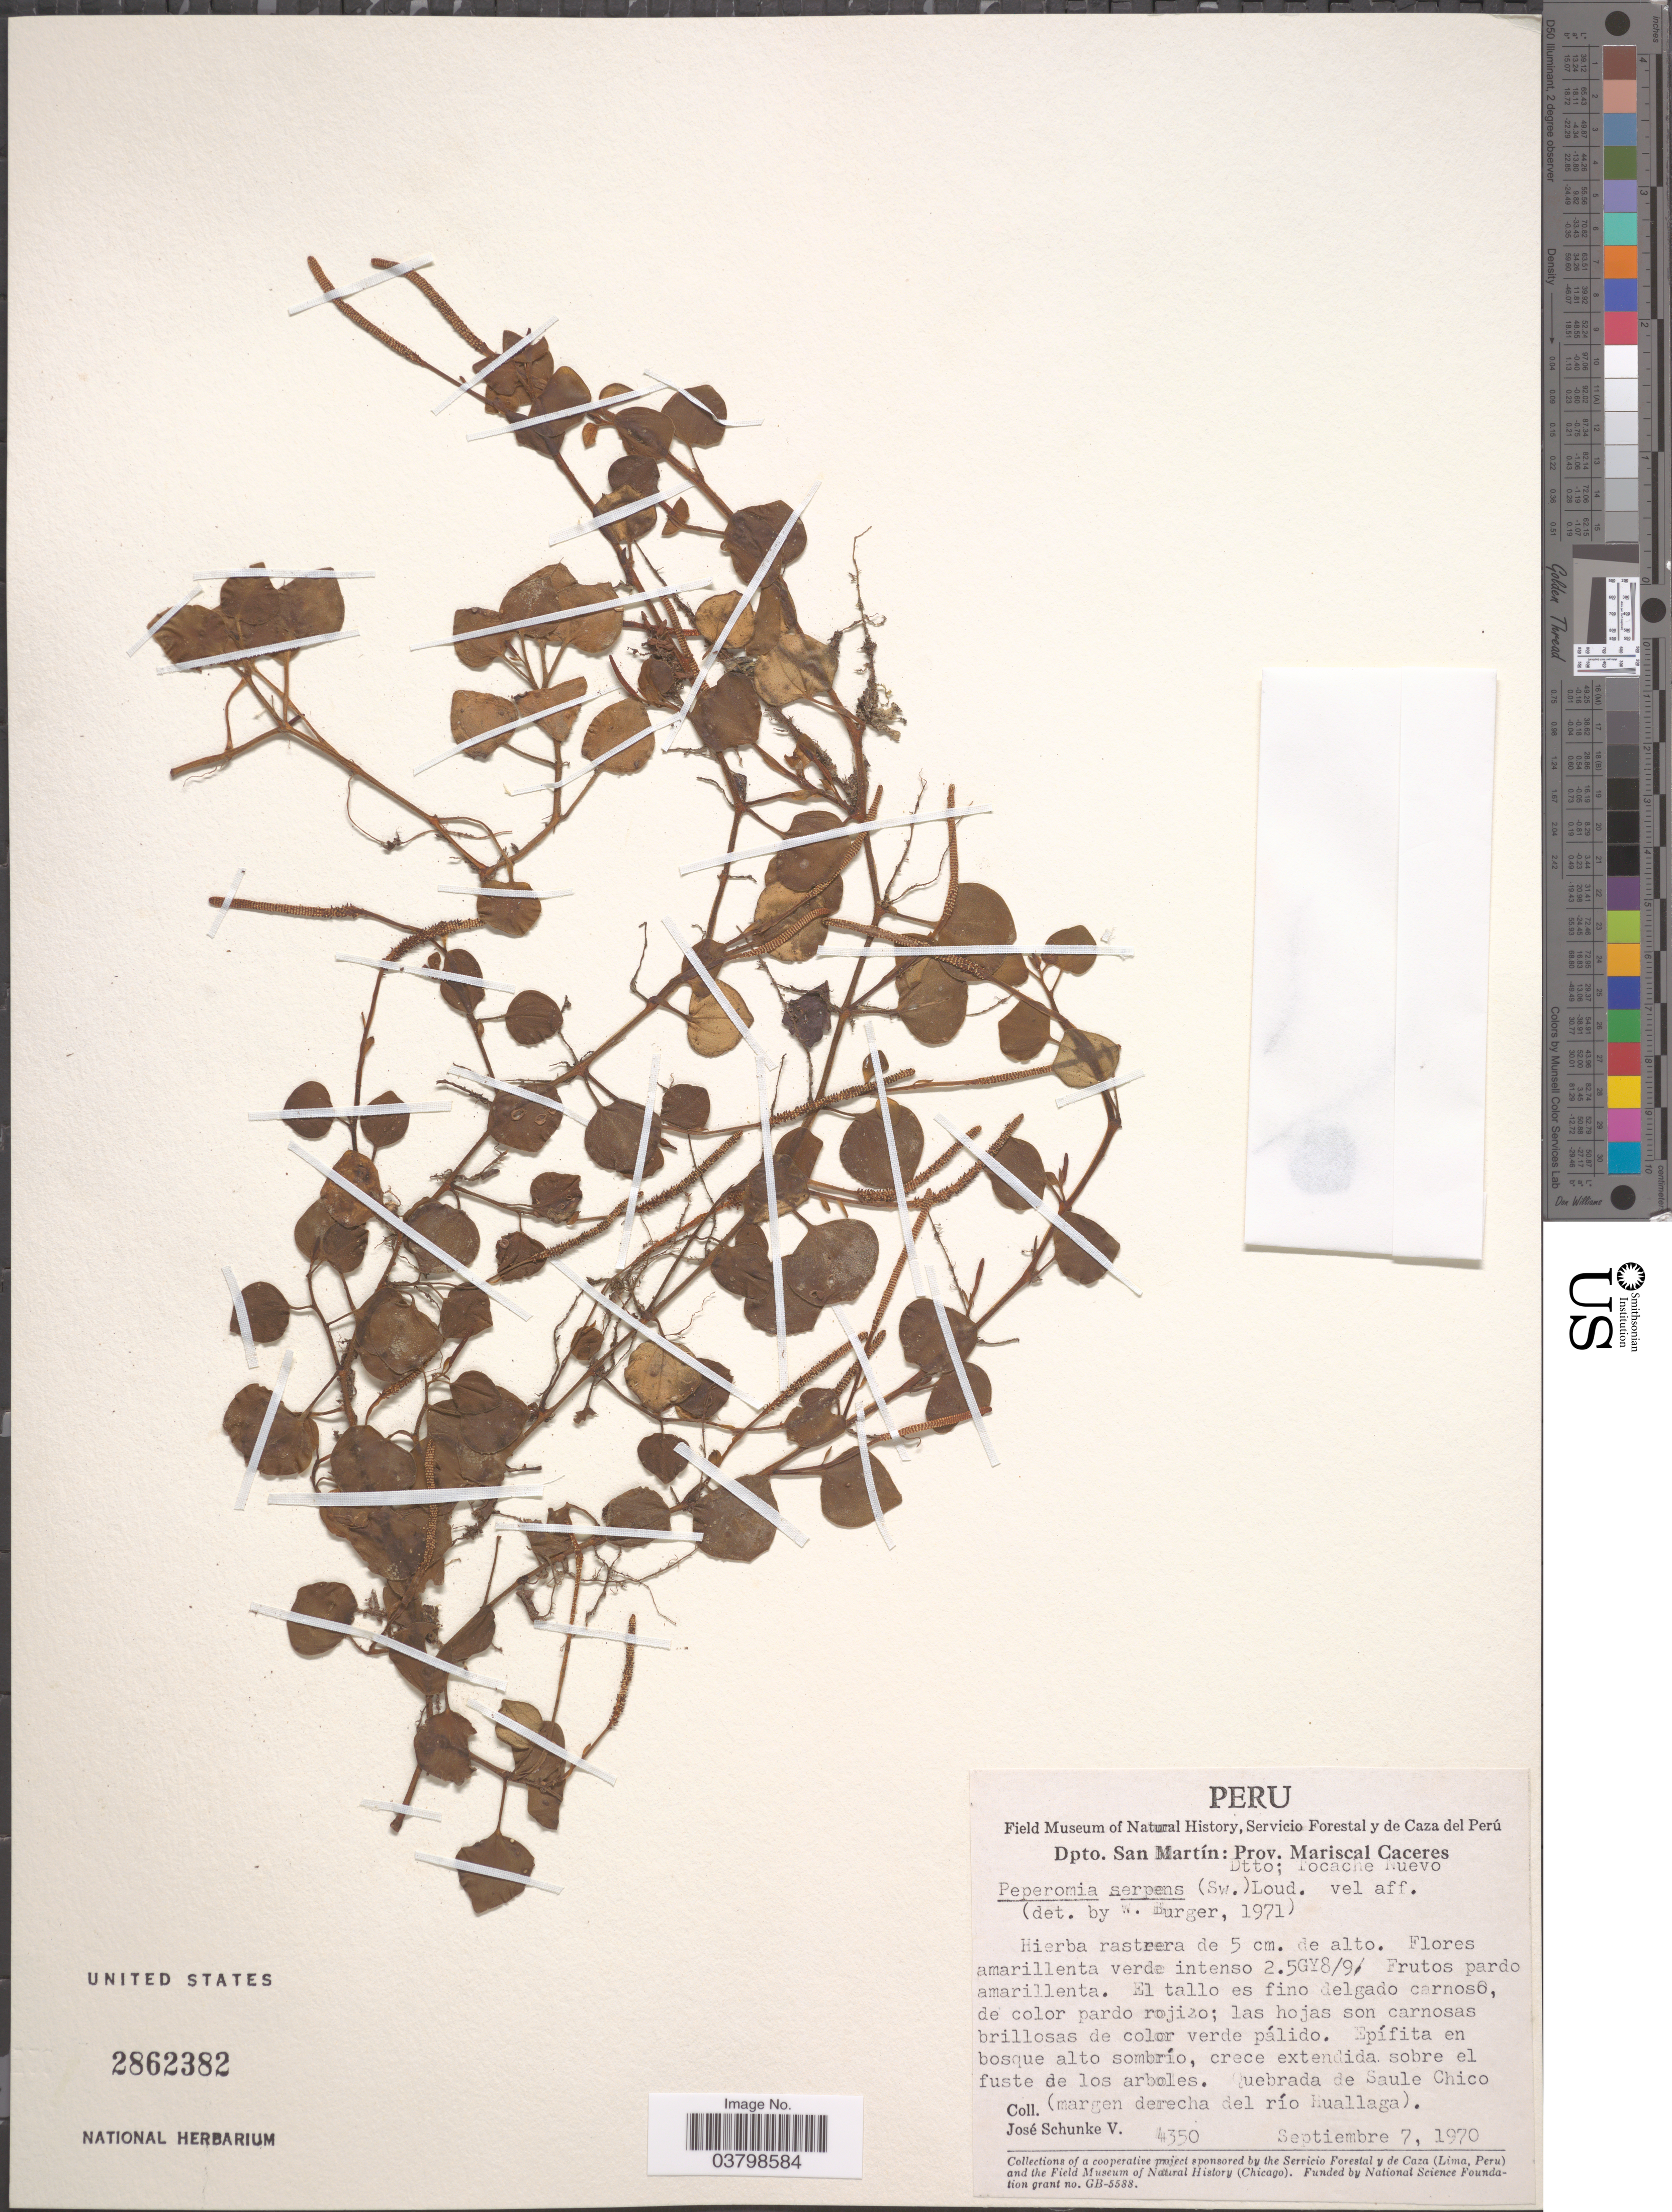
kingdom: Plantae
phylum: Tracheophyta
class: Magnoliopsida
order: Piperales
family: Piperaceae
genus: Peperomia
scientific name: Peperomia serpens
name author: (Sw.) Loudon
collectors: J. Schunke Vigo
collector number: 4350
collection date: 1970-09-07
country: Peru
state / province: San Martín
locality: Dpto. San Martín: Prov. Mariscal Caceres. Dtto. Tocache Nuevo. Quebrada de Saule Chico (margen derecha del río Huallaga).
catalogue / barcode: US 2862382